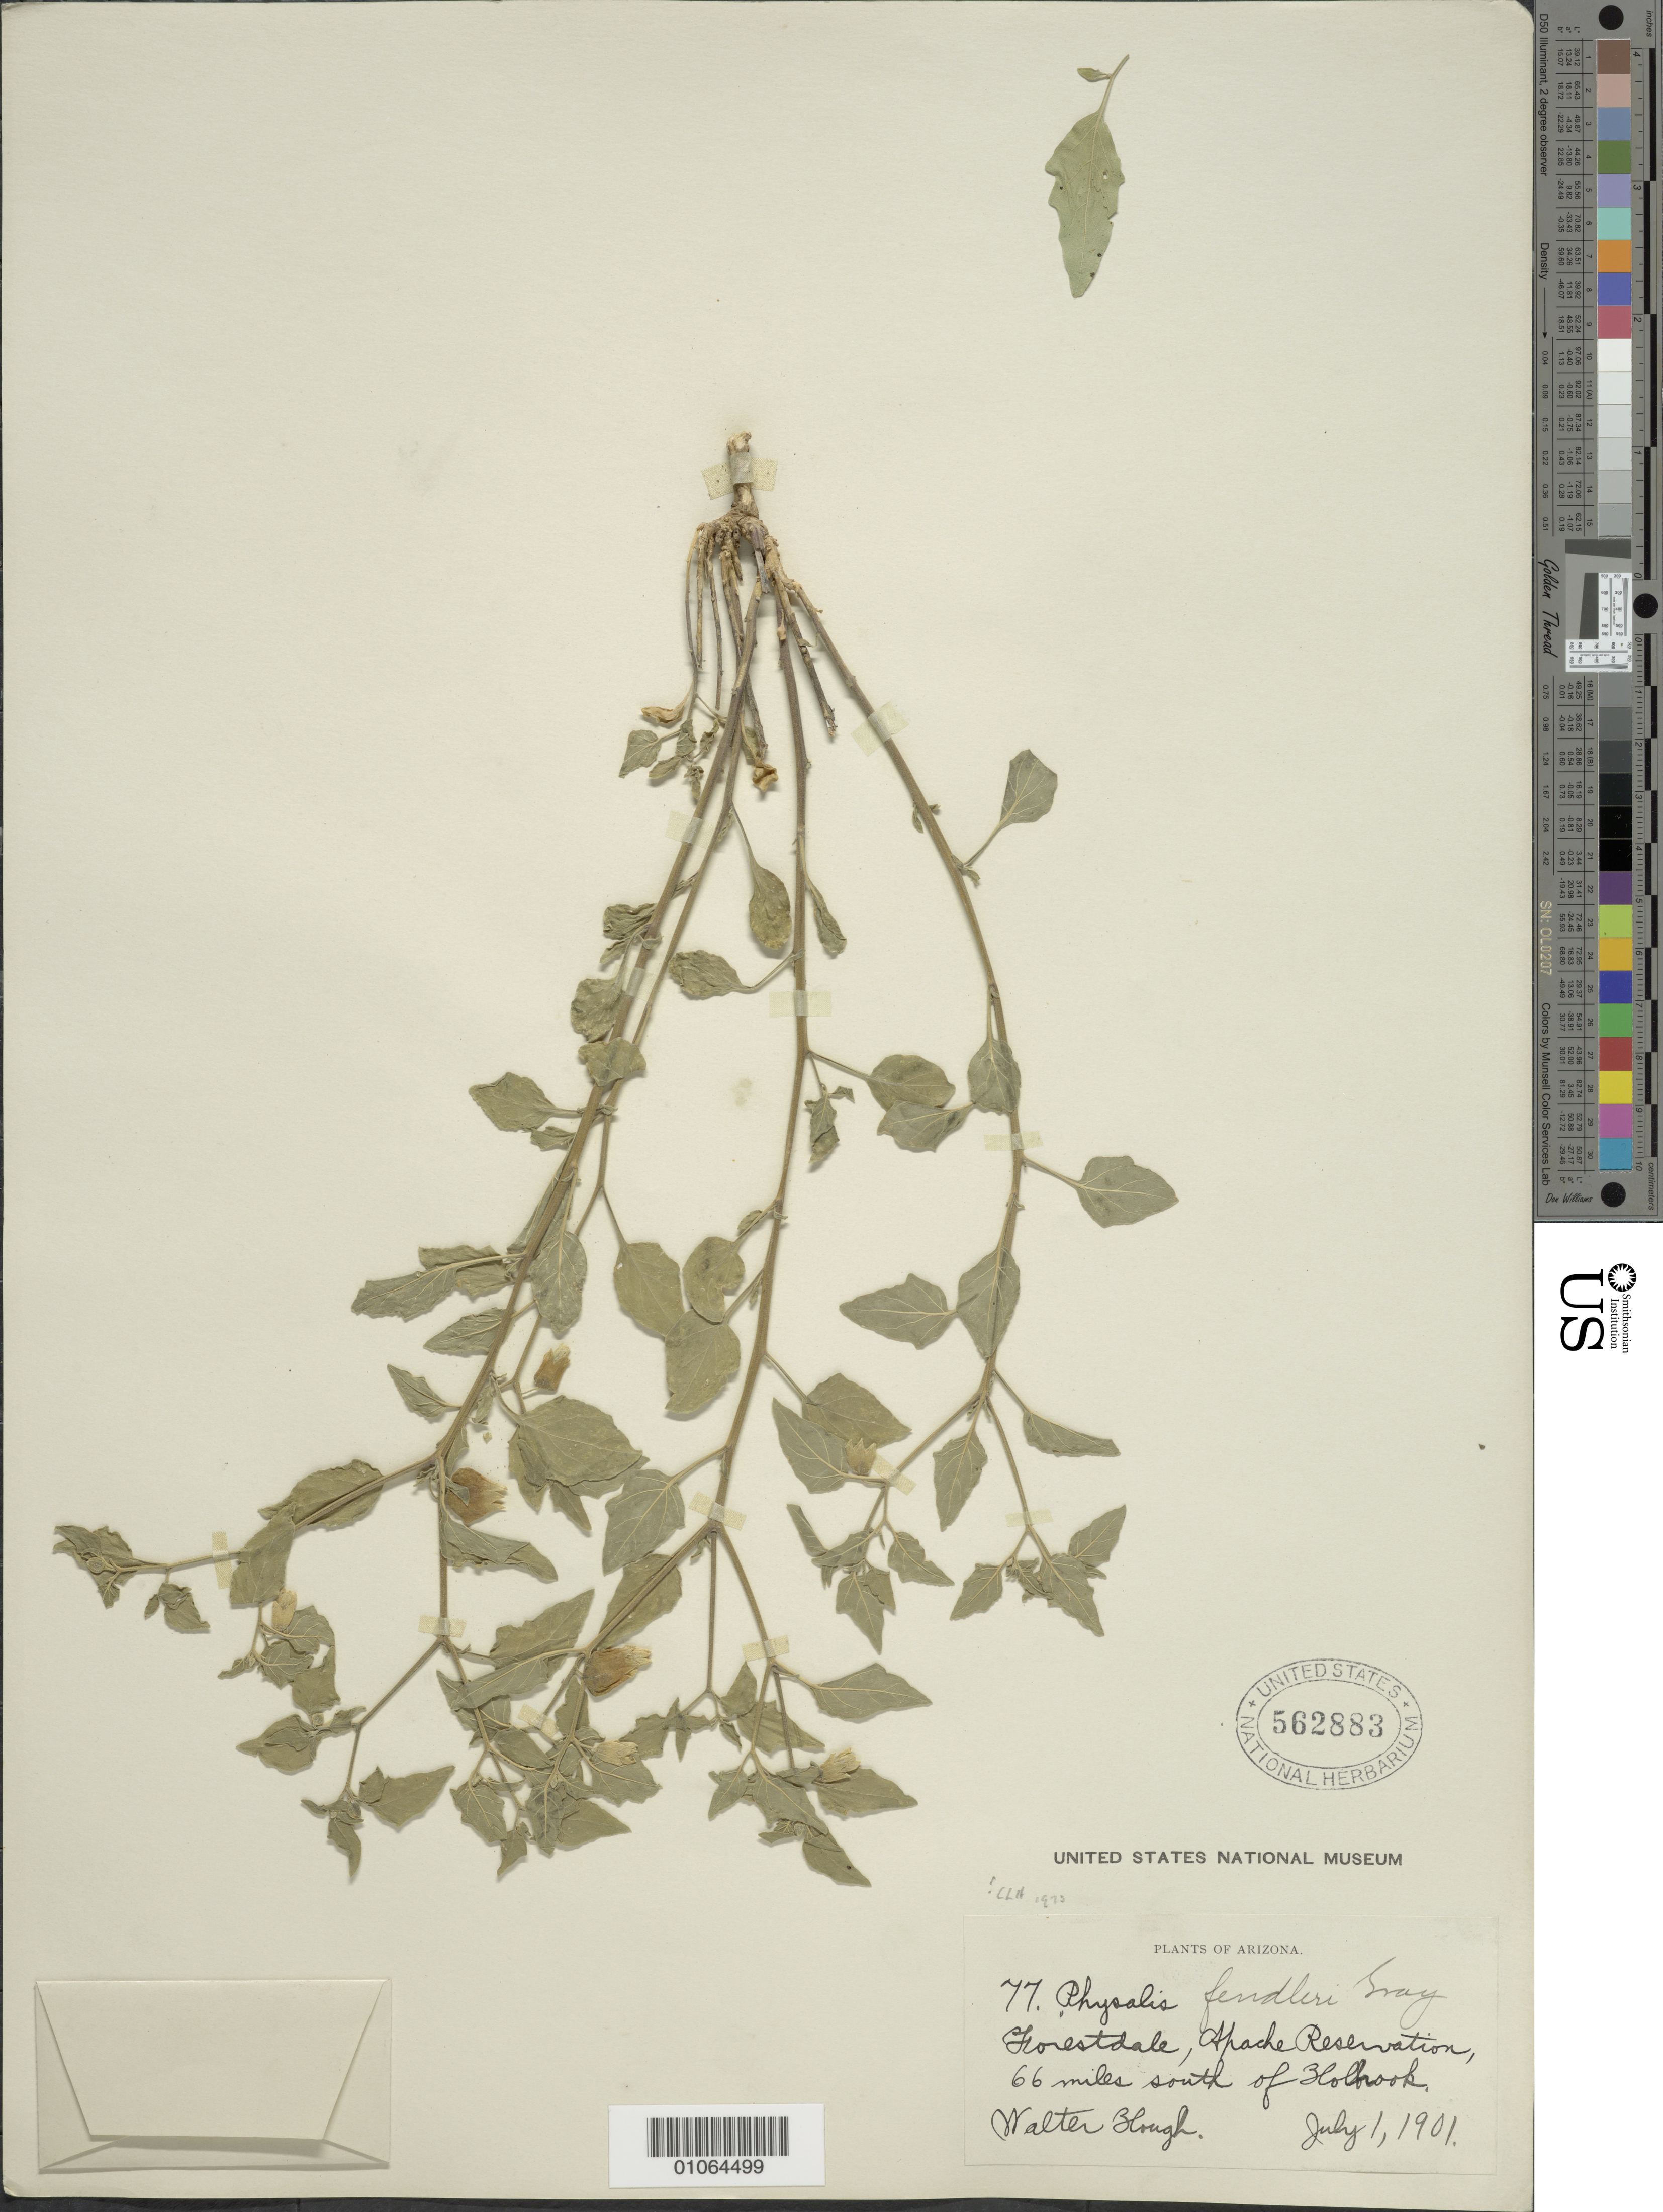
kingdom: Plantae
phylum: Tracheophyta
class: Magnoliopsida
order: Solanales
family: Solanaceae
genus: Physalis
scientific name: Physalis fendleri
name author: A. Gray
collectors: W. Hough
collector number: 77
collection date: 1901-07-01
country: United States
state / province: Arizona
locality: Forestdale, Apache Reservation, 66 miles south of Holbrook.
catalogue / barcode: US 562883